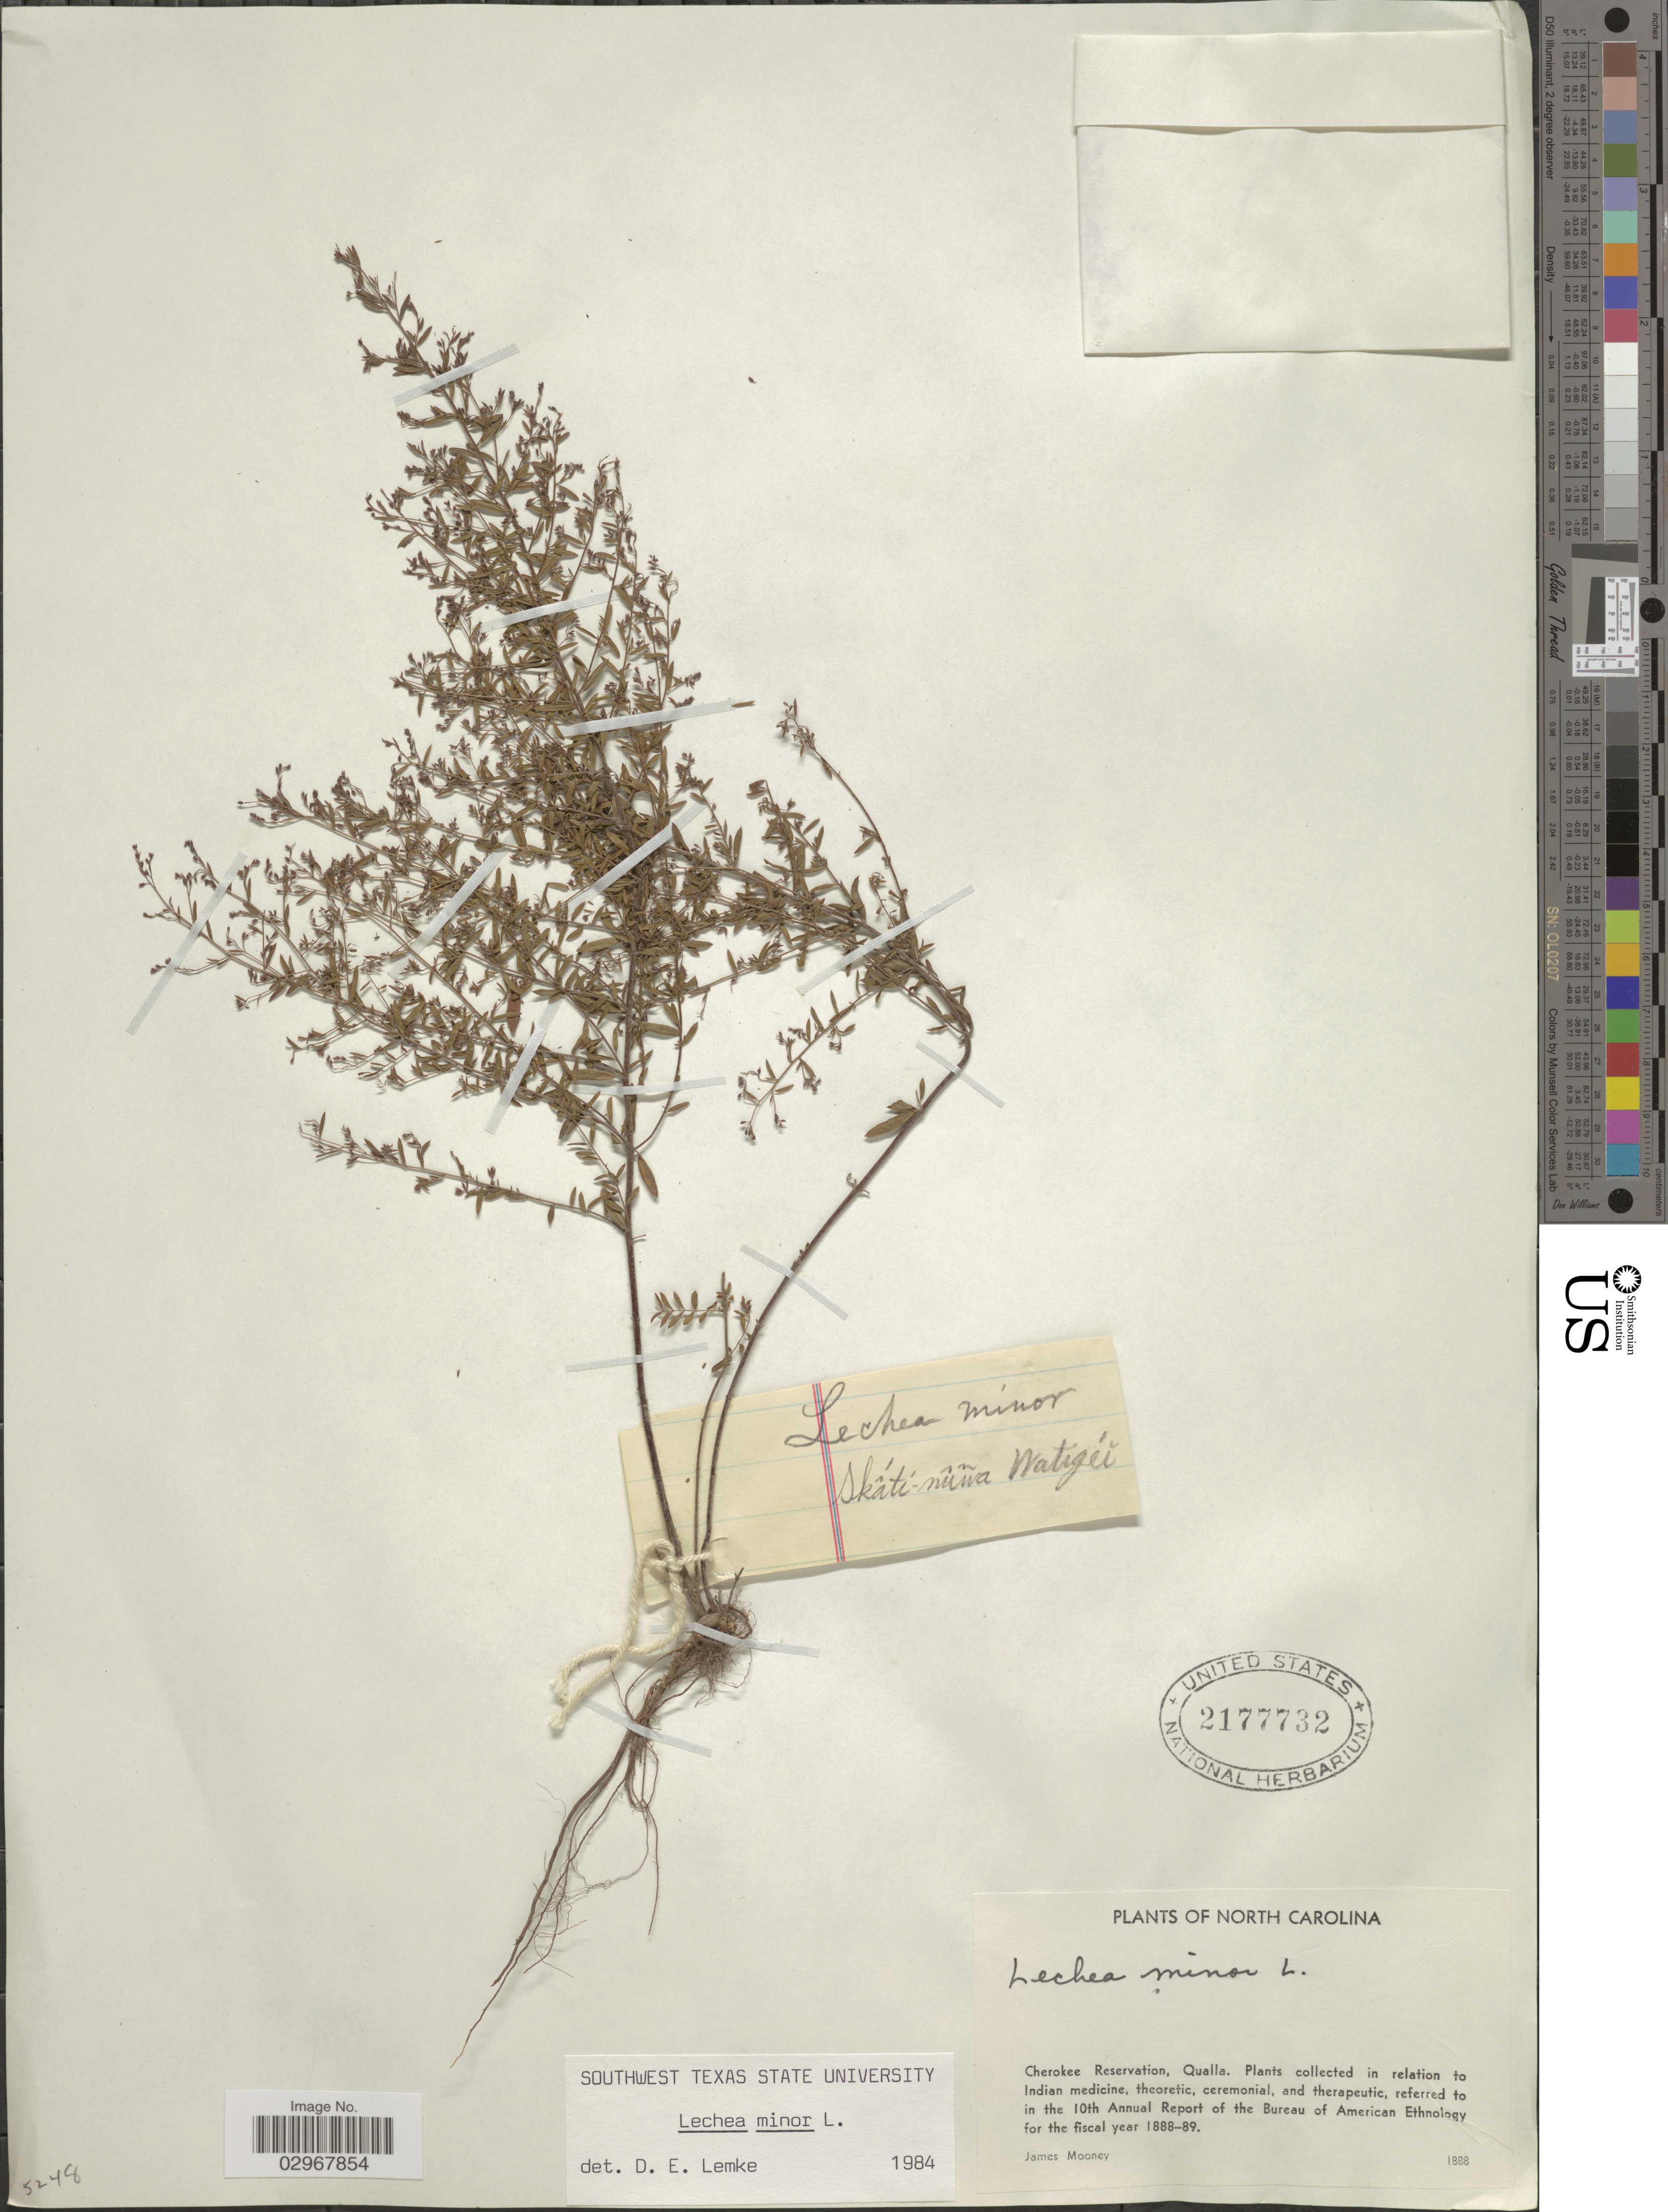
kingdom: Plantae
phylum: Tracheophyta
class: Magnoliopsida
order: Malvales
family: Cistaceae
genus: Lechea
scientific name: Lechea minor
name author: L.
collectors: J. Mooney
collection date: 1888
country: United States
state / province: North Carolina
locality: Cherokee Reservation, Qualla.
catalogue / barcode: US 2177732